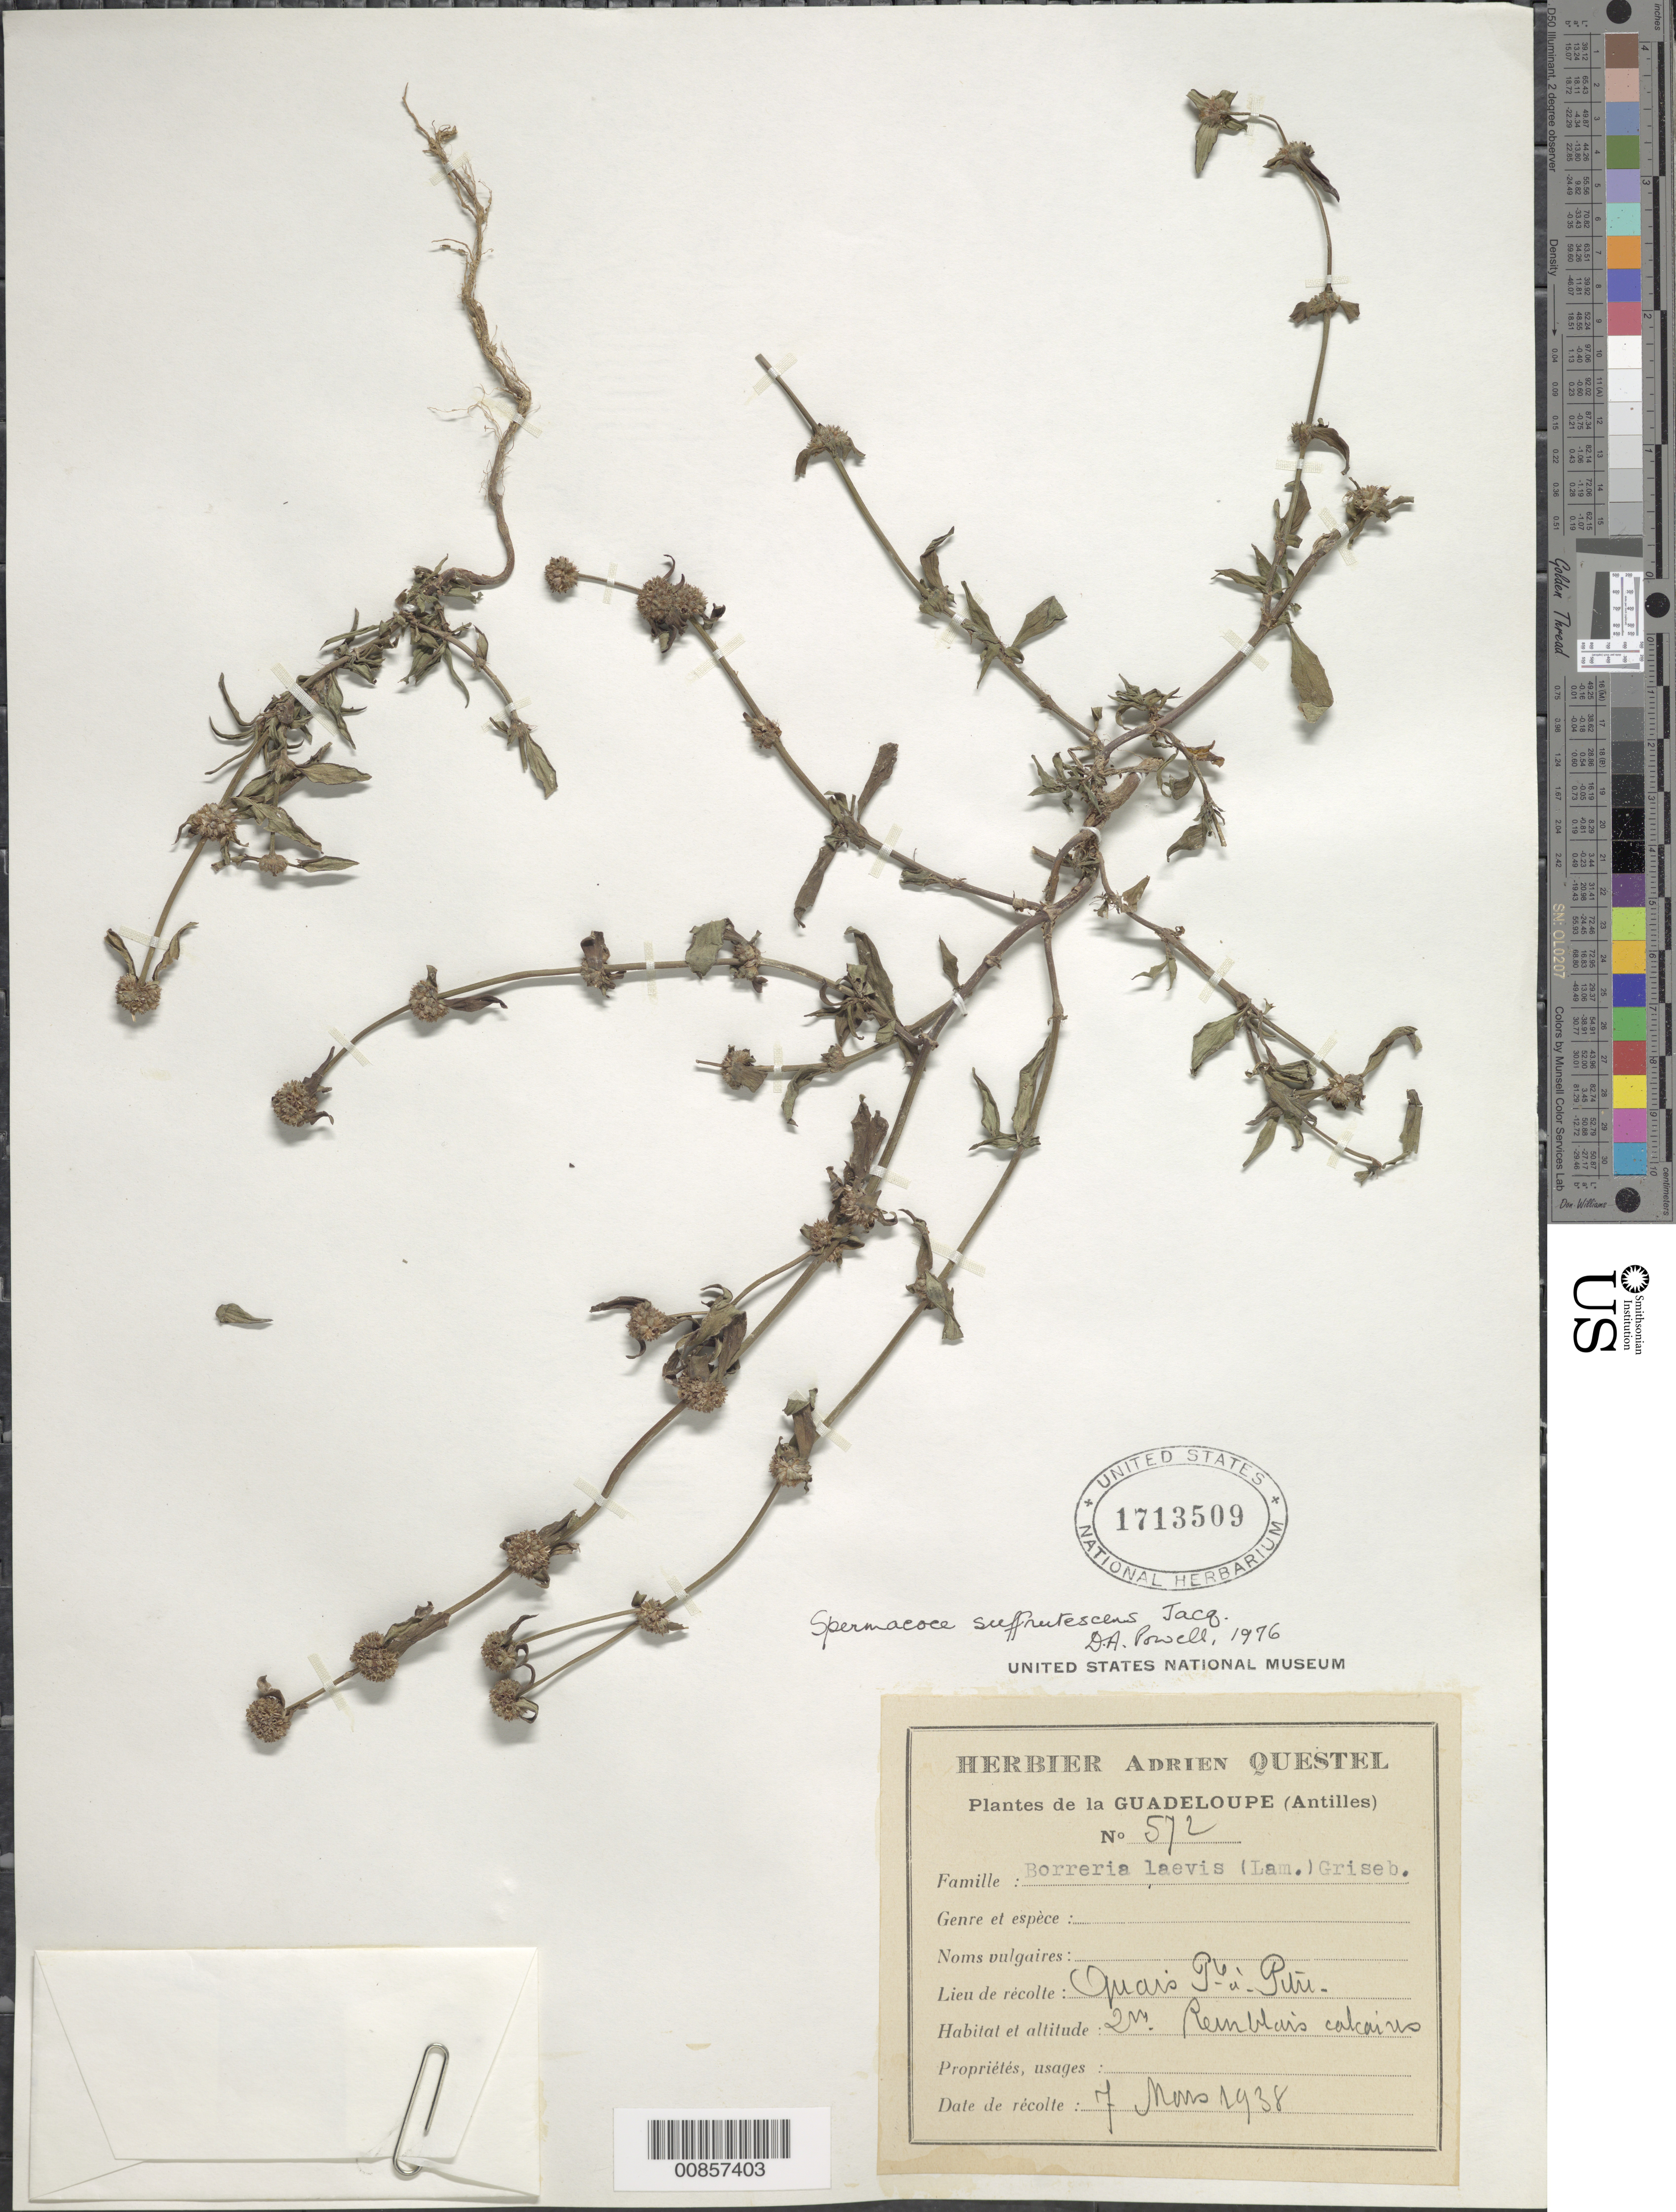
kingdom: Plantae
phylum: Tracheophyta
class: Magnoliopsida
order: Gentianales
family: Rubiaceae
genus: Spermacoce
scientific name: Spermacoce remota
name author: Lam.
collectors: A. Questel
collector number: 572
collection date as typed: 07 Mar 1938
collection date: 1938-03-07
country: Guadeloupe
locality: Olymais Pte.-à-Pitre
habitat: Remblais calcaries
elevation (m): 2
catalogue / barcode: US 1713509